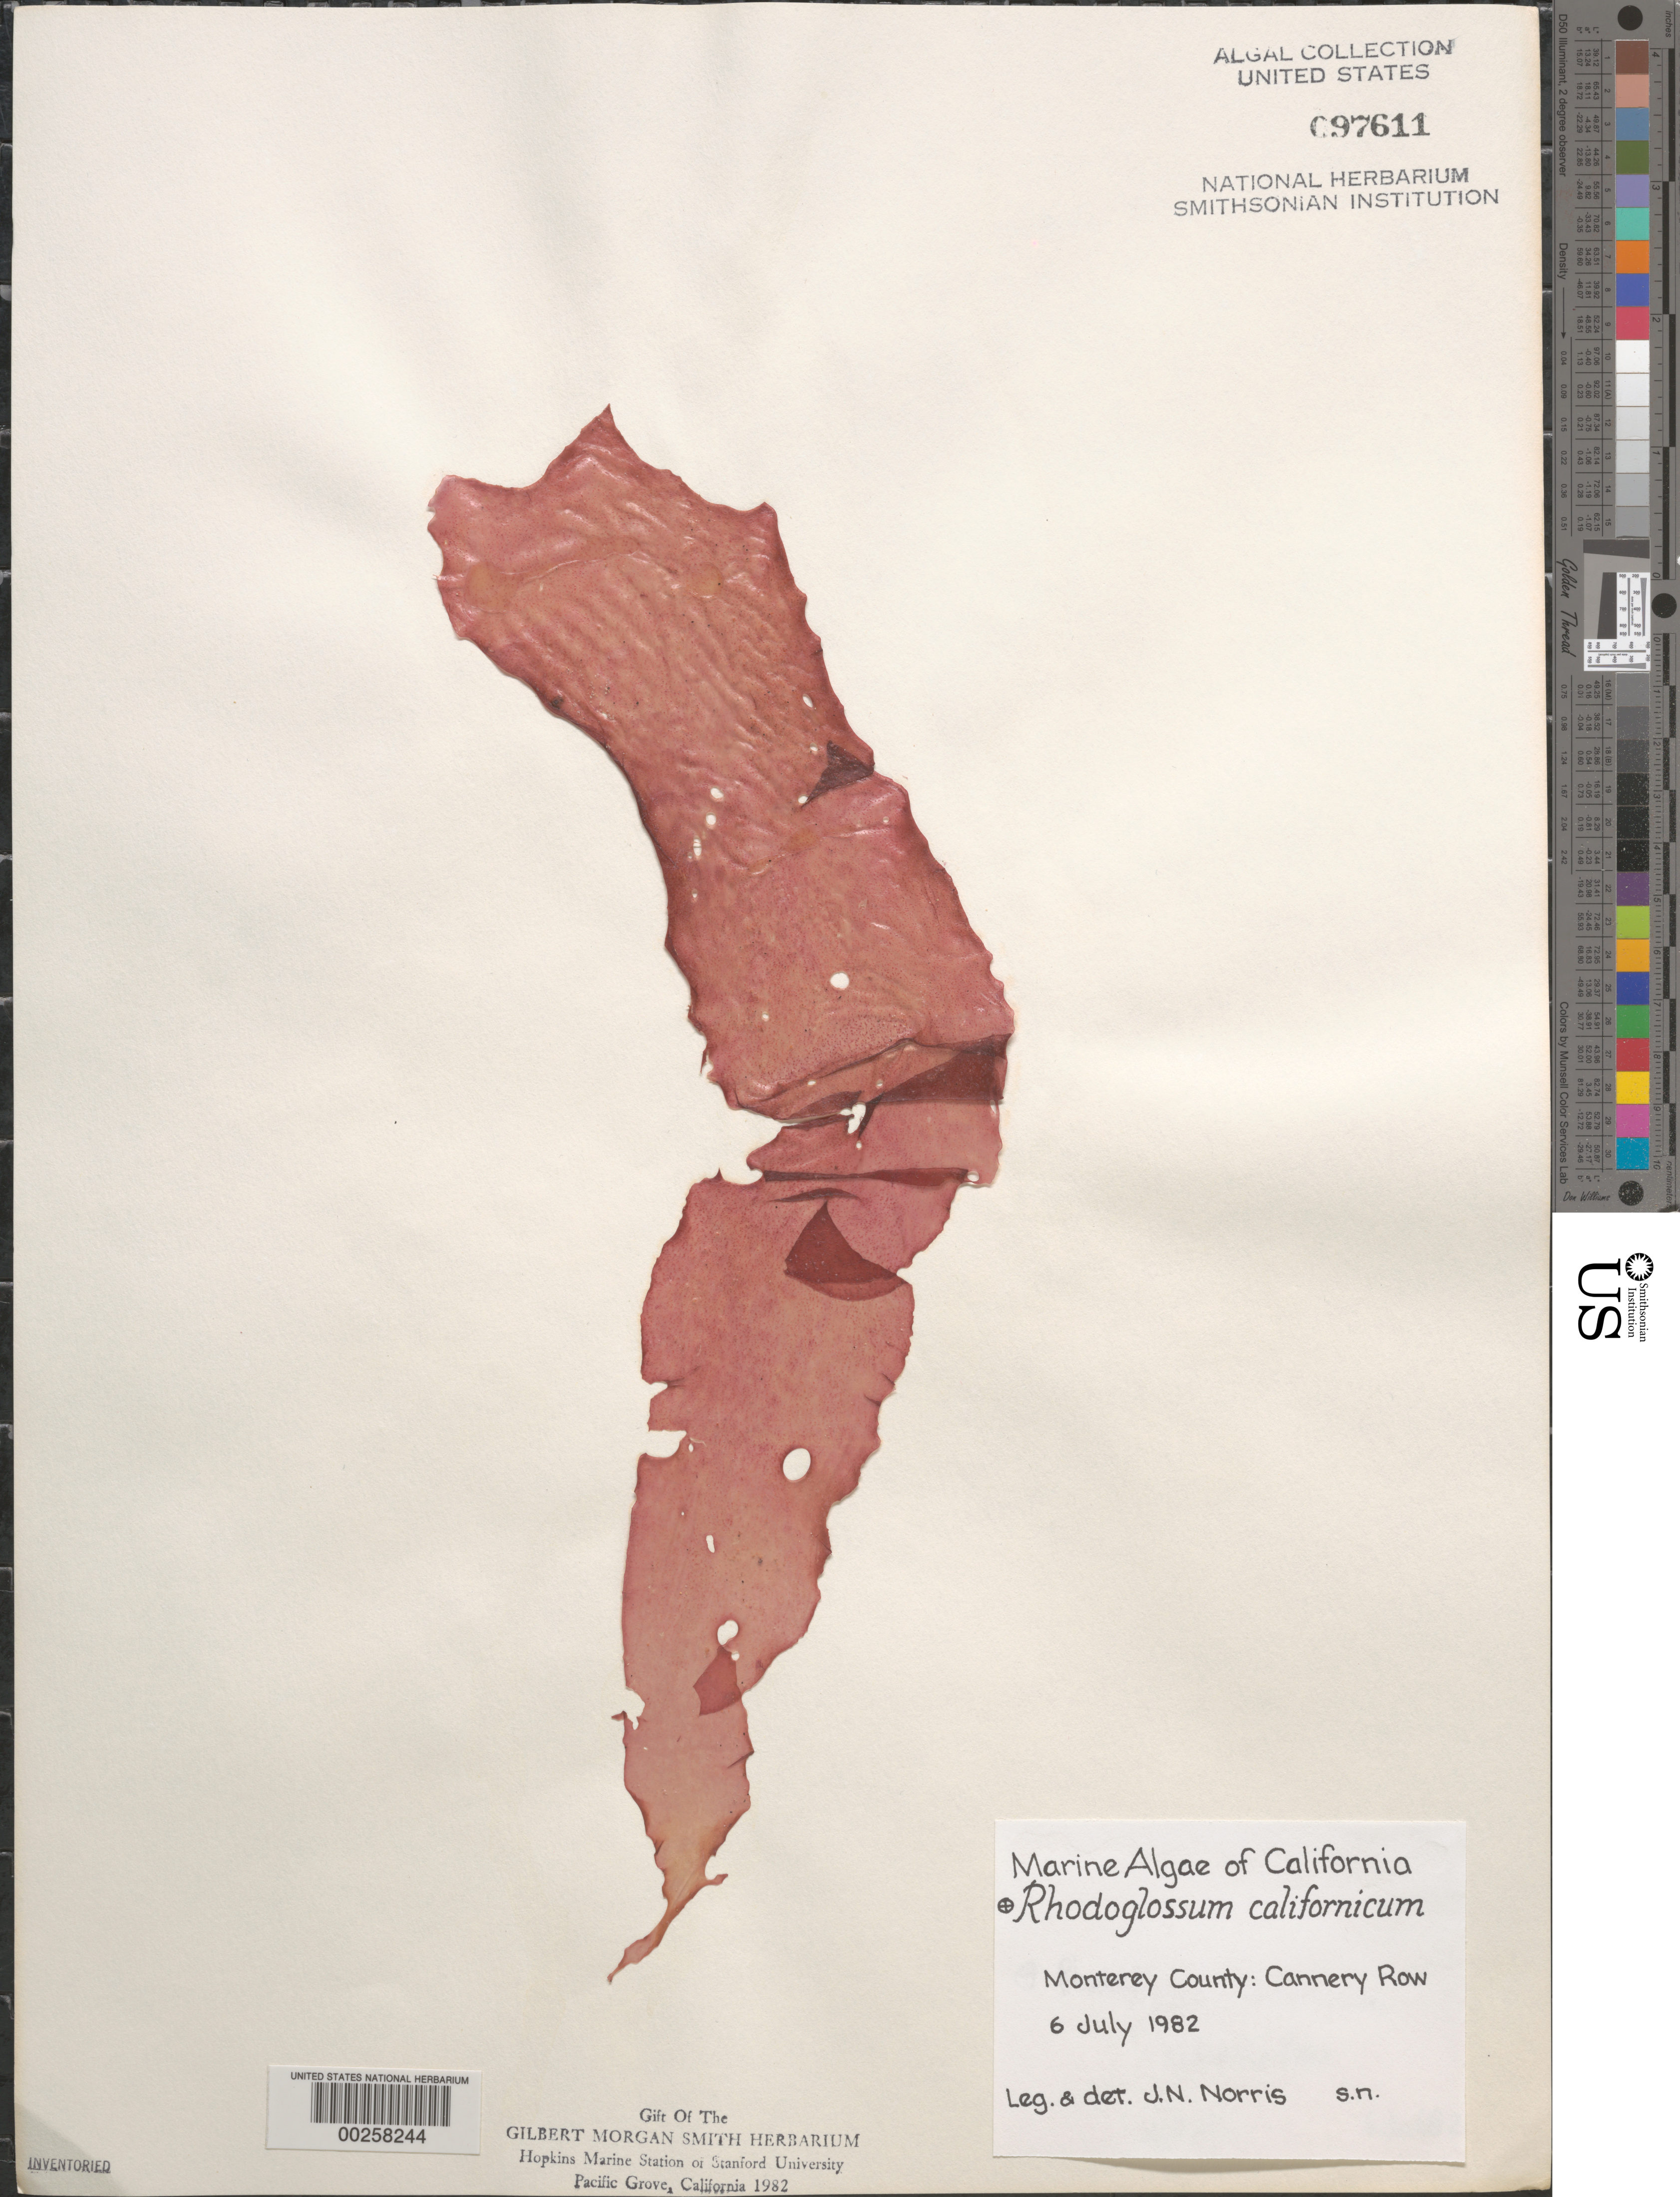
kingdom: Plantae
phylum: Rhodophyta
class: Florideophyceae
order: Gigartinales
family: Gigartinaceae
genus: Mazzaella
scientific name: Mazzaella californica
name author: (J. Agardh) G. De Toni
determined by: Algae name updating Project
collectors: J. N. Norris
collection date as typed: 06 Jun 1982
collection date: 1982-06-06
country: United States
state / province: California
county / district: Monterey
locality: Cannery Row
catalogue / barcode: US 97611